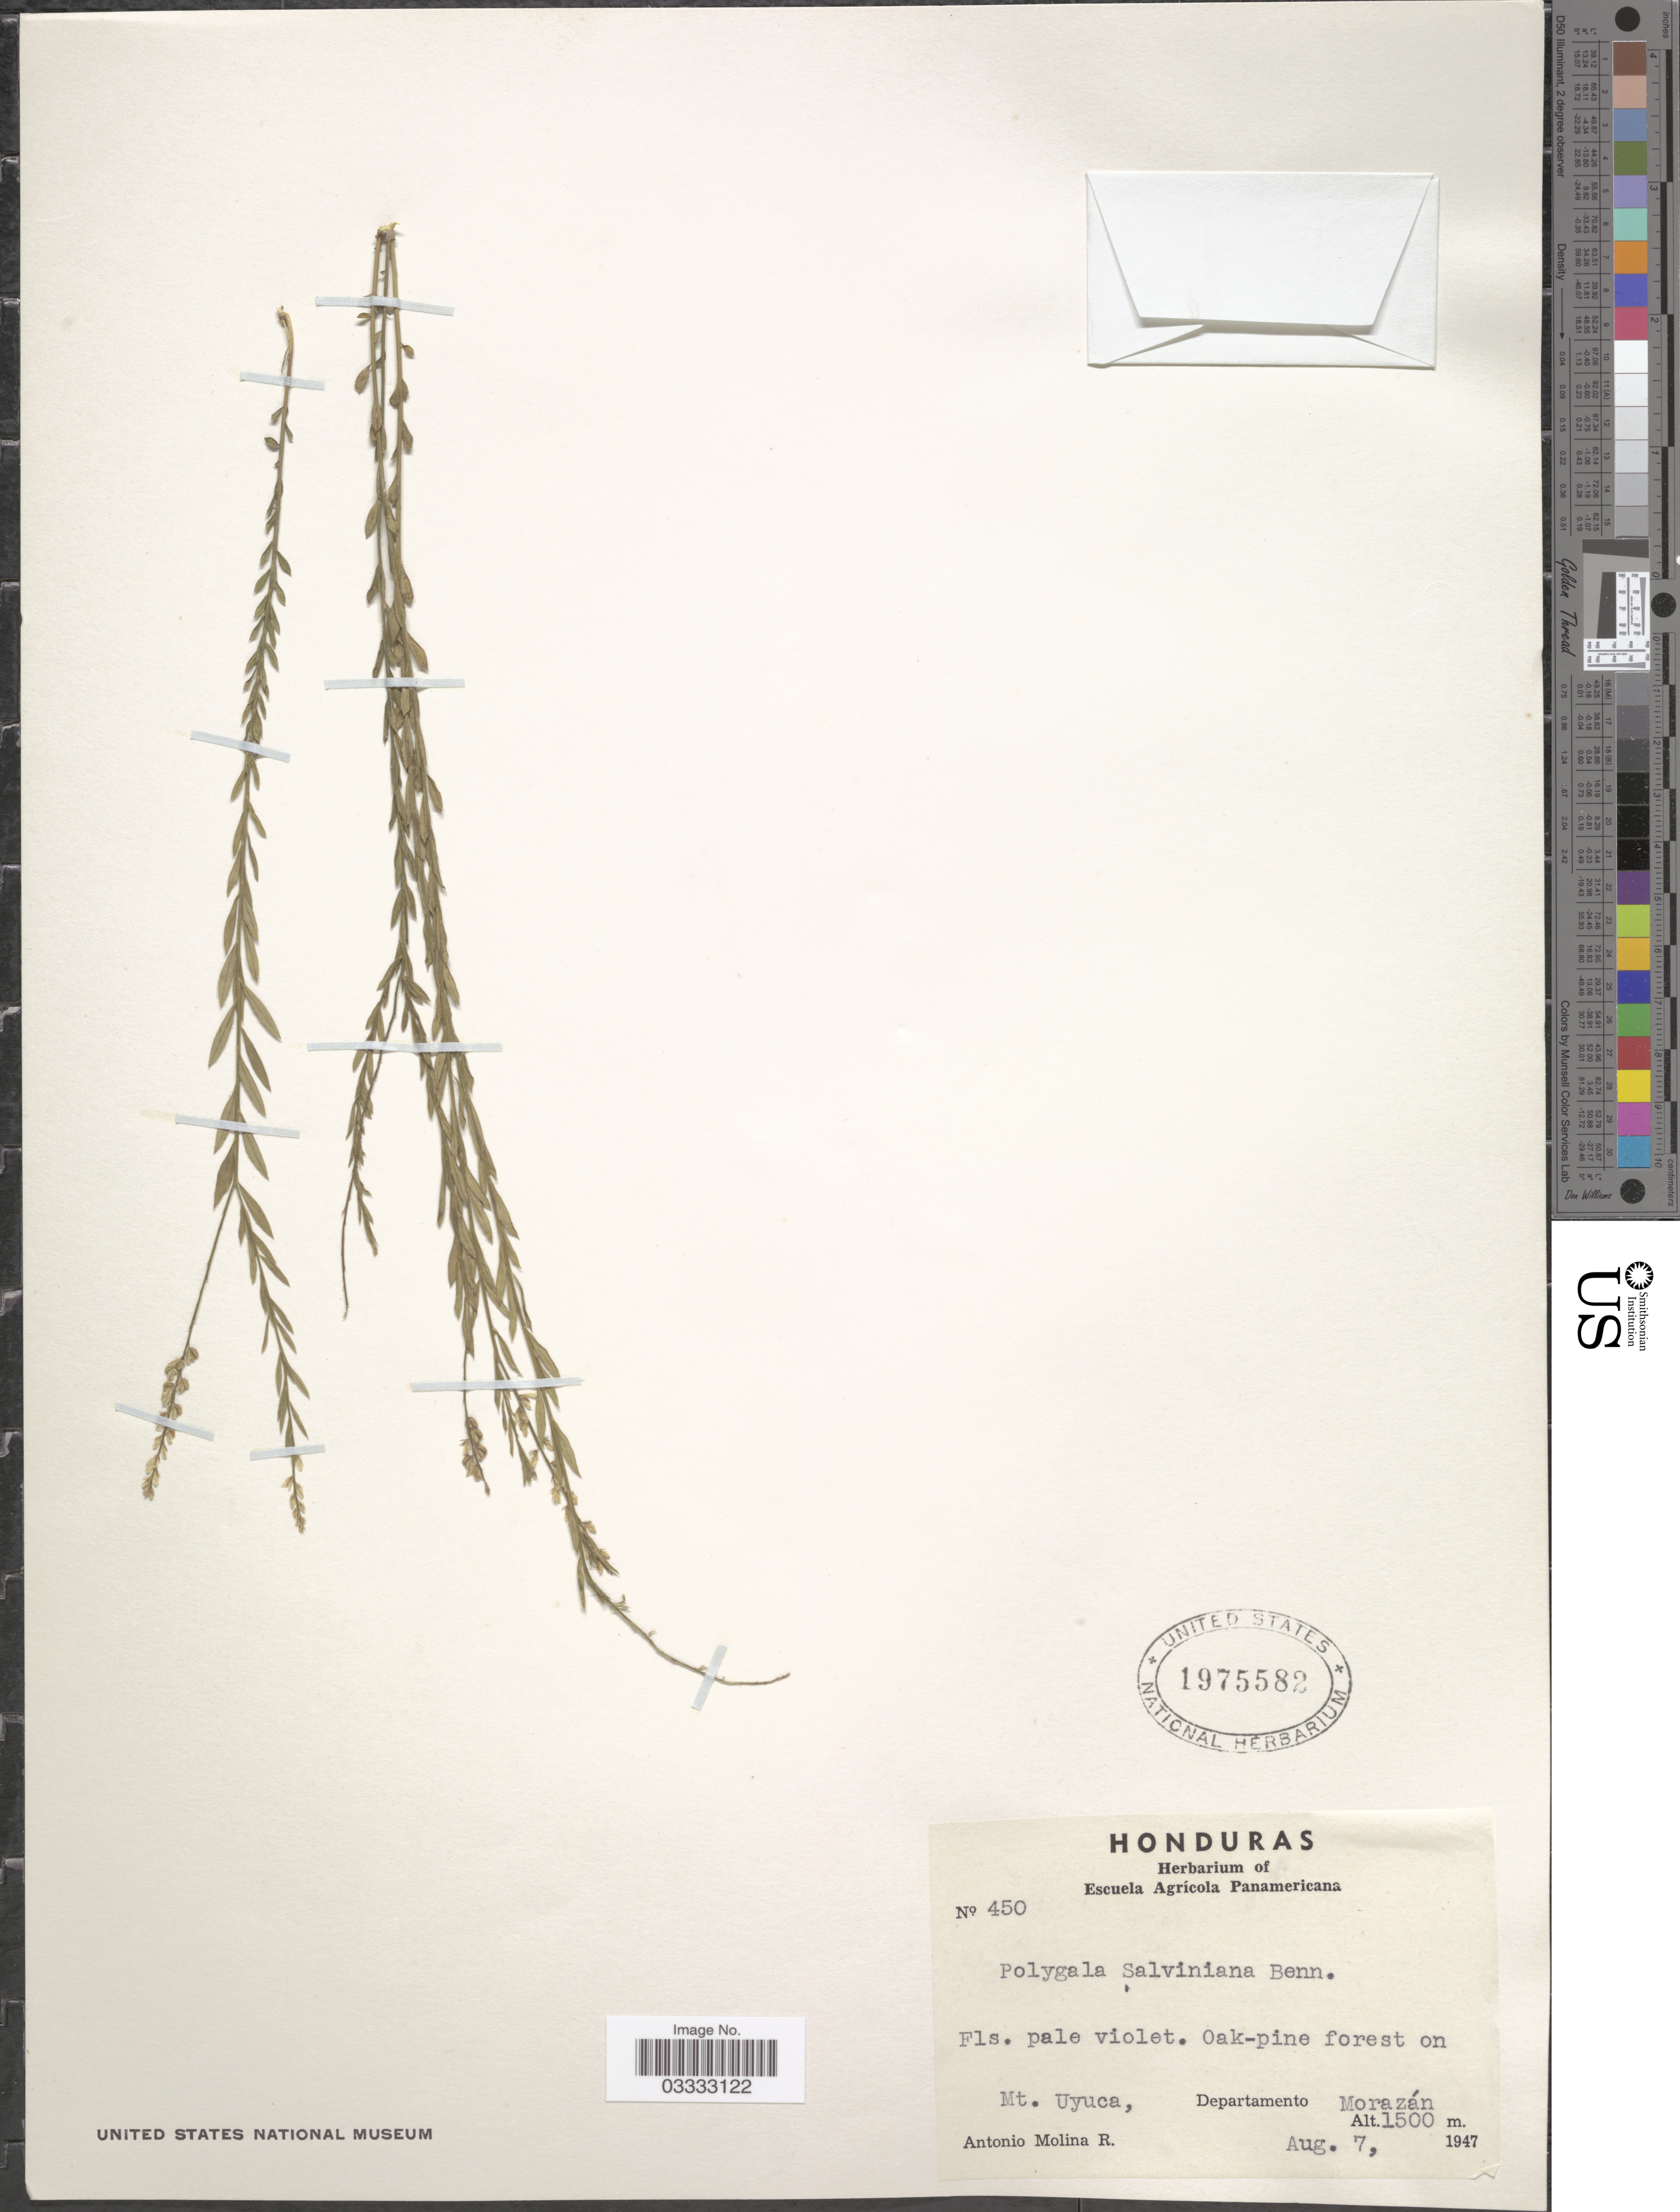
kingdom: Plantae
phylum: Tracheophyta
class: Magnoliopsida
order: Fabales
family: Polygalaceae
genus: Polygala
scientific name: Polygala salviniana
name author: A.W. Benn.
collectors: A. Molina R.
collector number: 450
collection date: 1947-08-07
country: Honduras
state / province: Fco. Morazán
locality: Oak-pine forest on Mt. Uyuca, Departamento Morazán.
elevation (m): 1500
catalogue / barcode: US 1975582